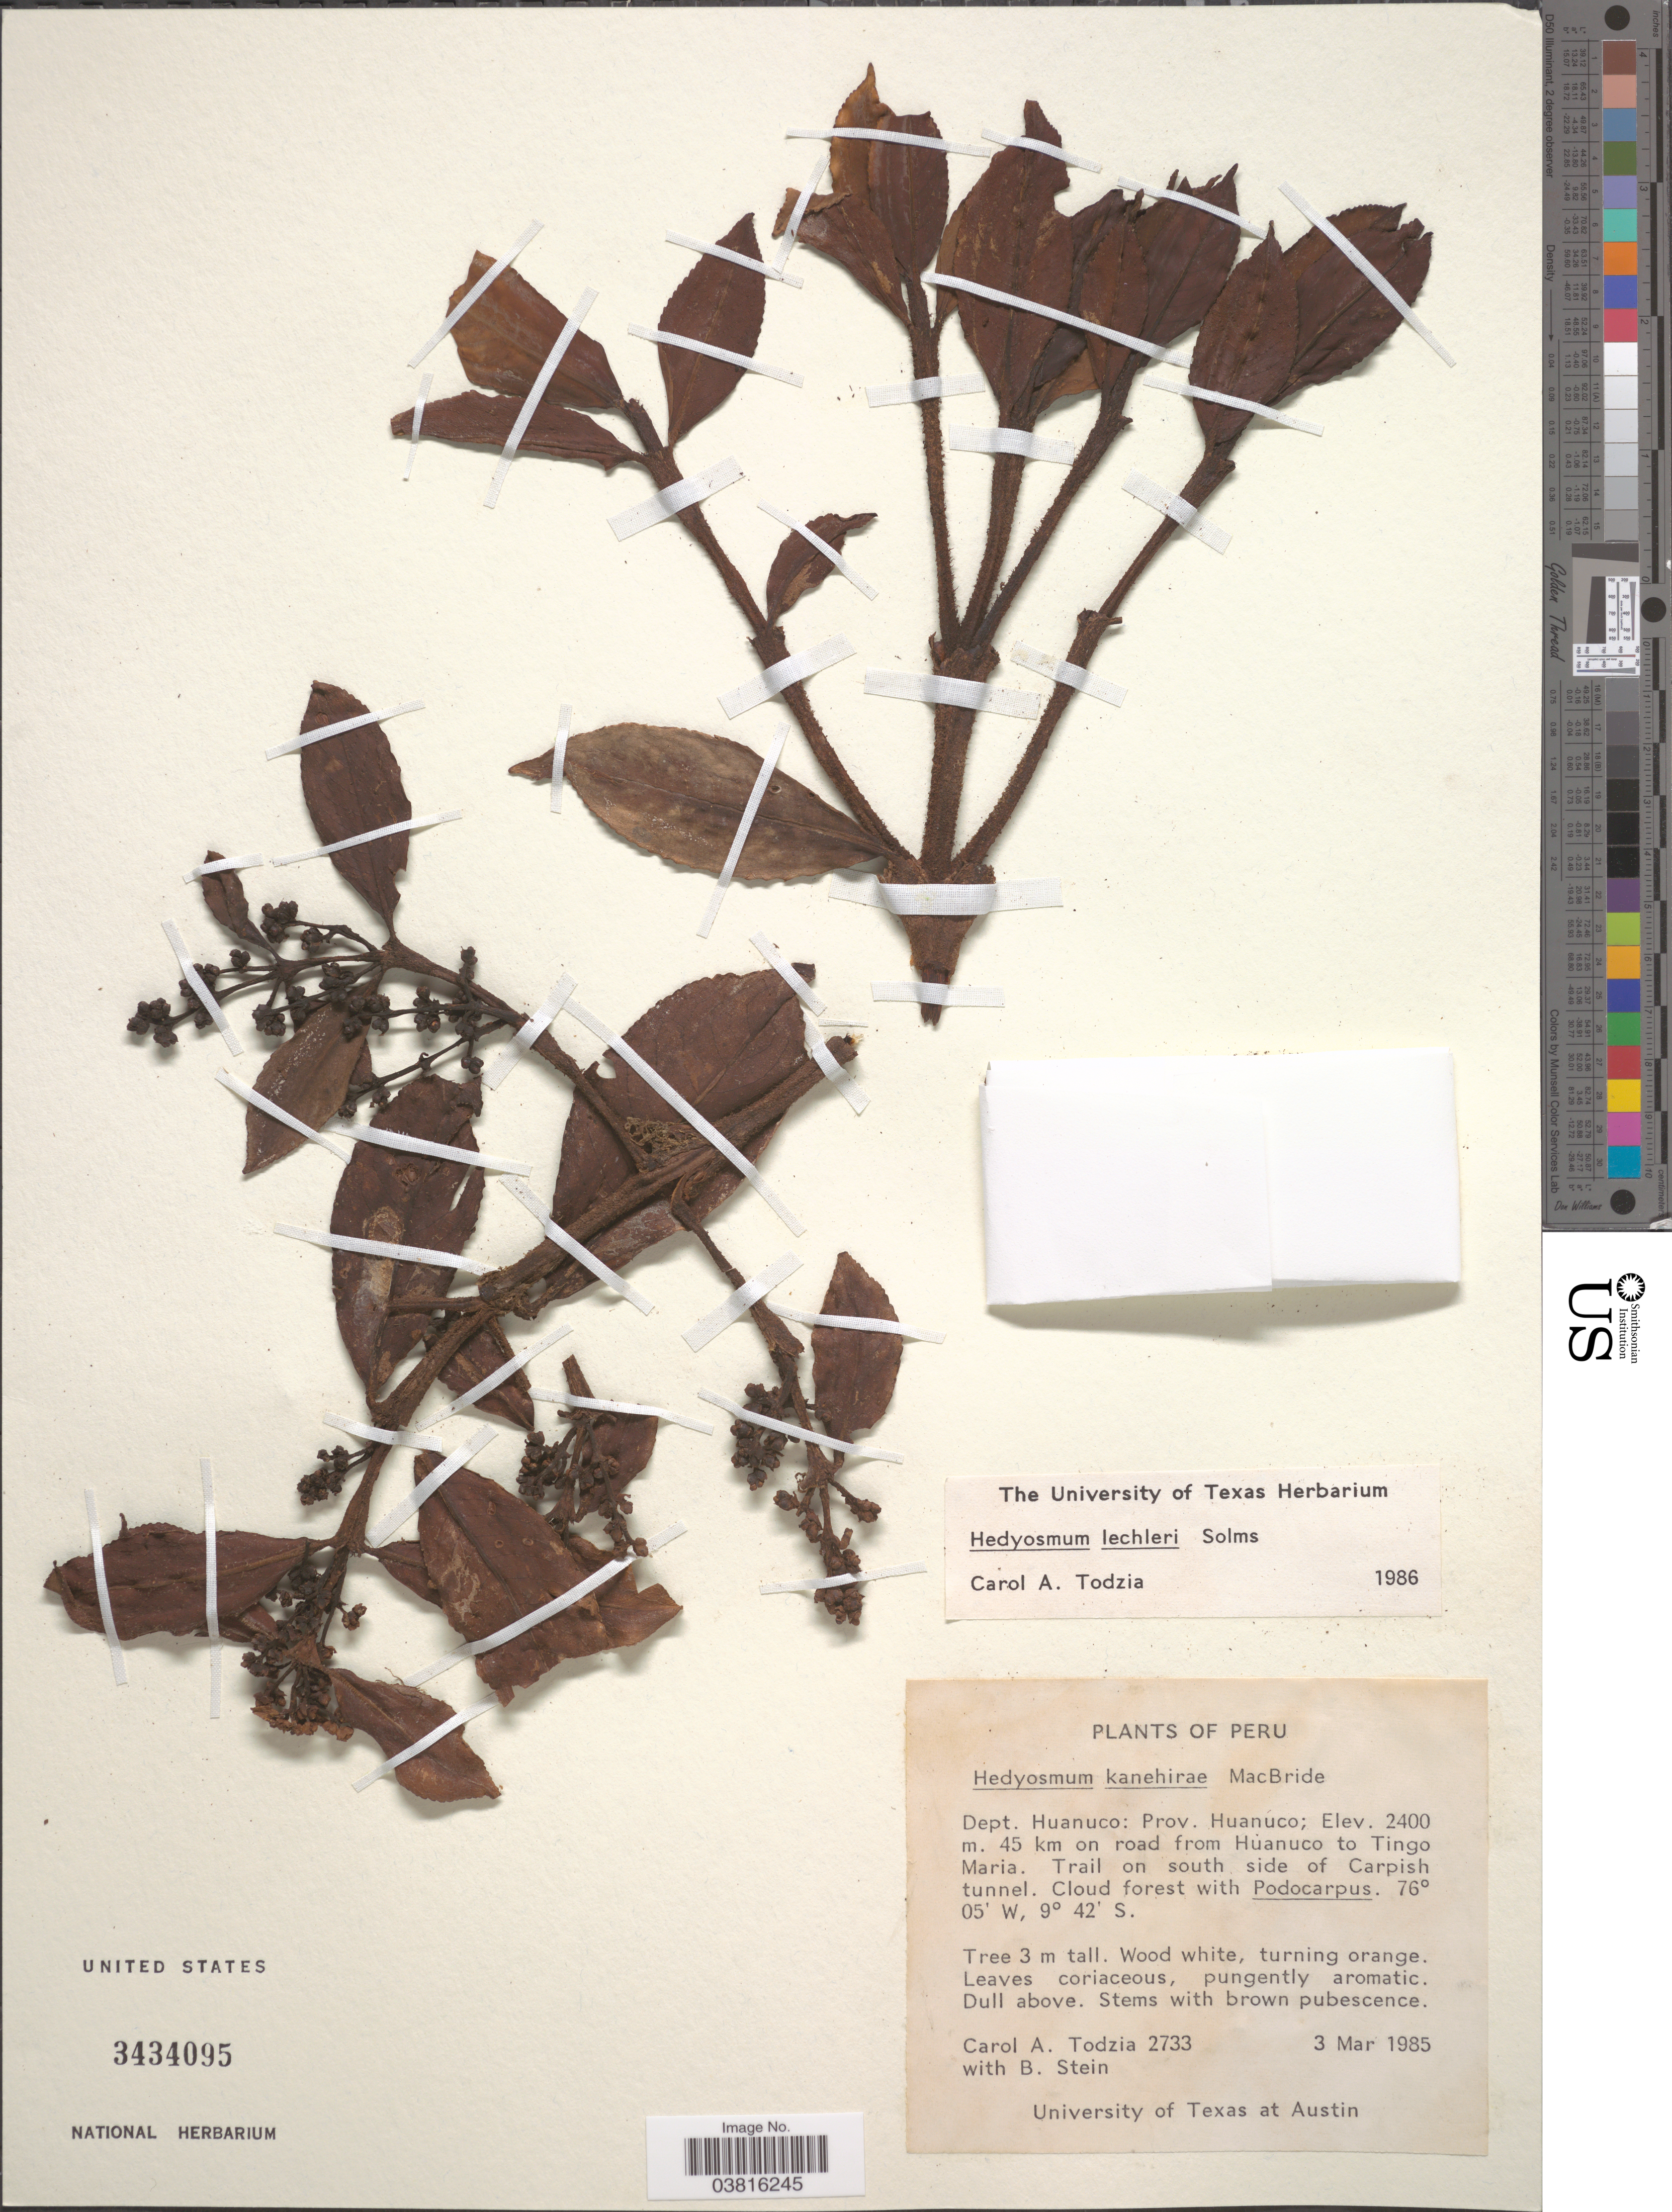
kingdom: Plantae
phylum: Tracheophyta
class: Magnoliopsida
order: Chloranthales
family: Chloranthaceae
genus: Hedyosmum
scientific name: Hedyosmum lechleri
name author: Solms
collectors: C. A. Todzia & B. Stein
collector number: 2733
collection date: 1985-03-03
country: Peru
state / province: Huánuco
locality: Dept. Huanuco: Prov. Huanuco; 45 km on road from Huanuco to Tingo Maria. Trail on south side of Carpish tunnel.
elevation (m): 2400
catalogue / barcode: US 3434095